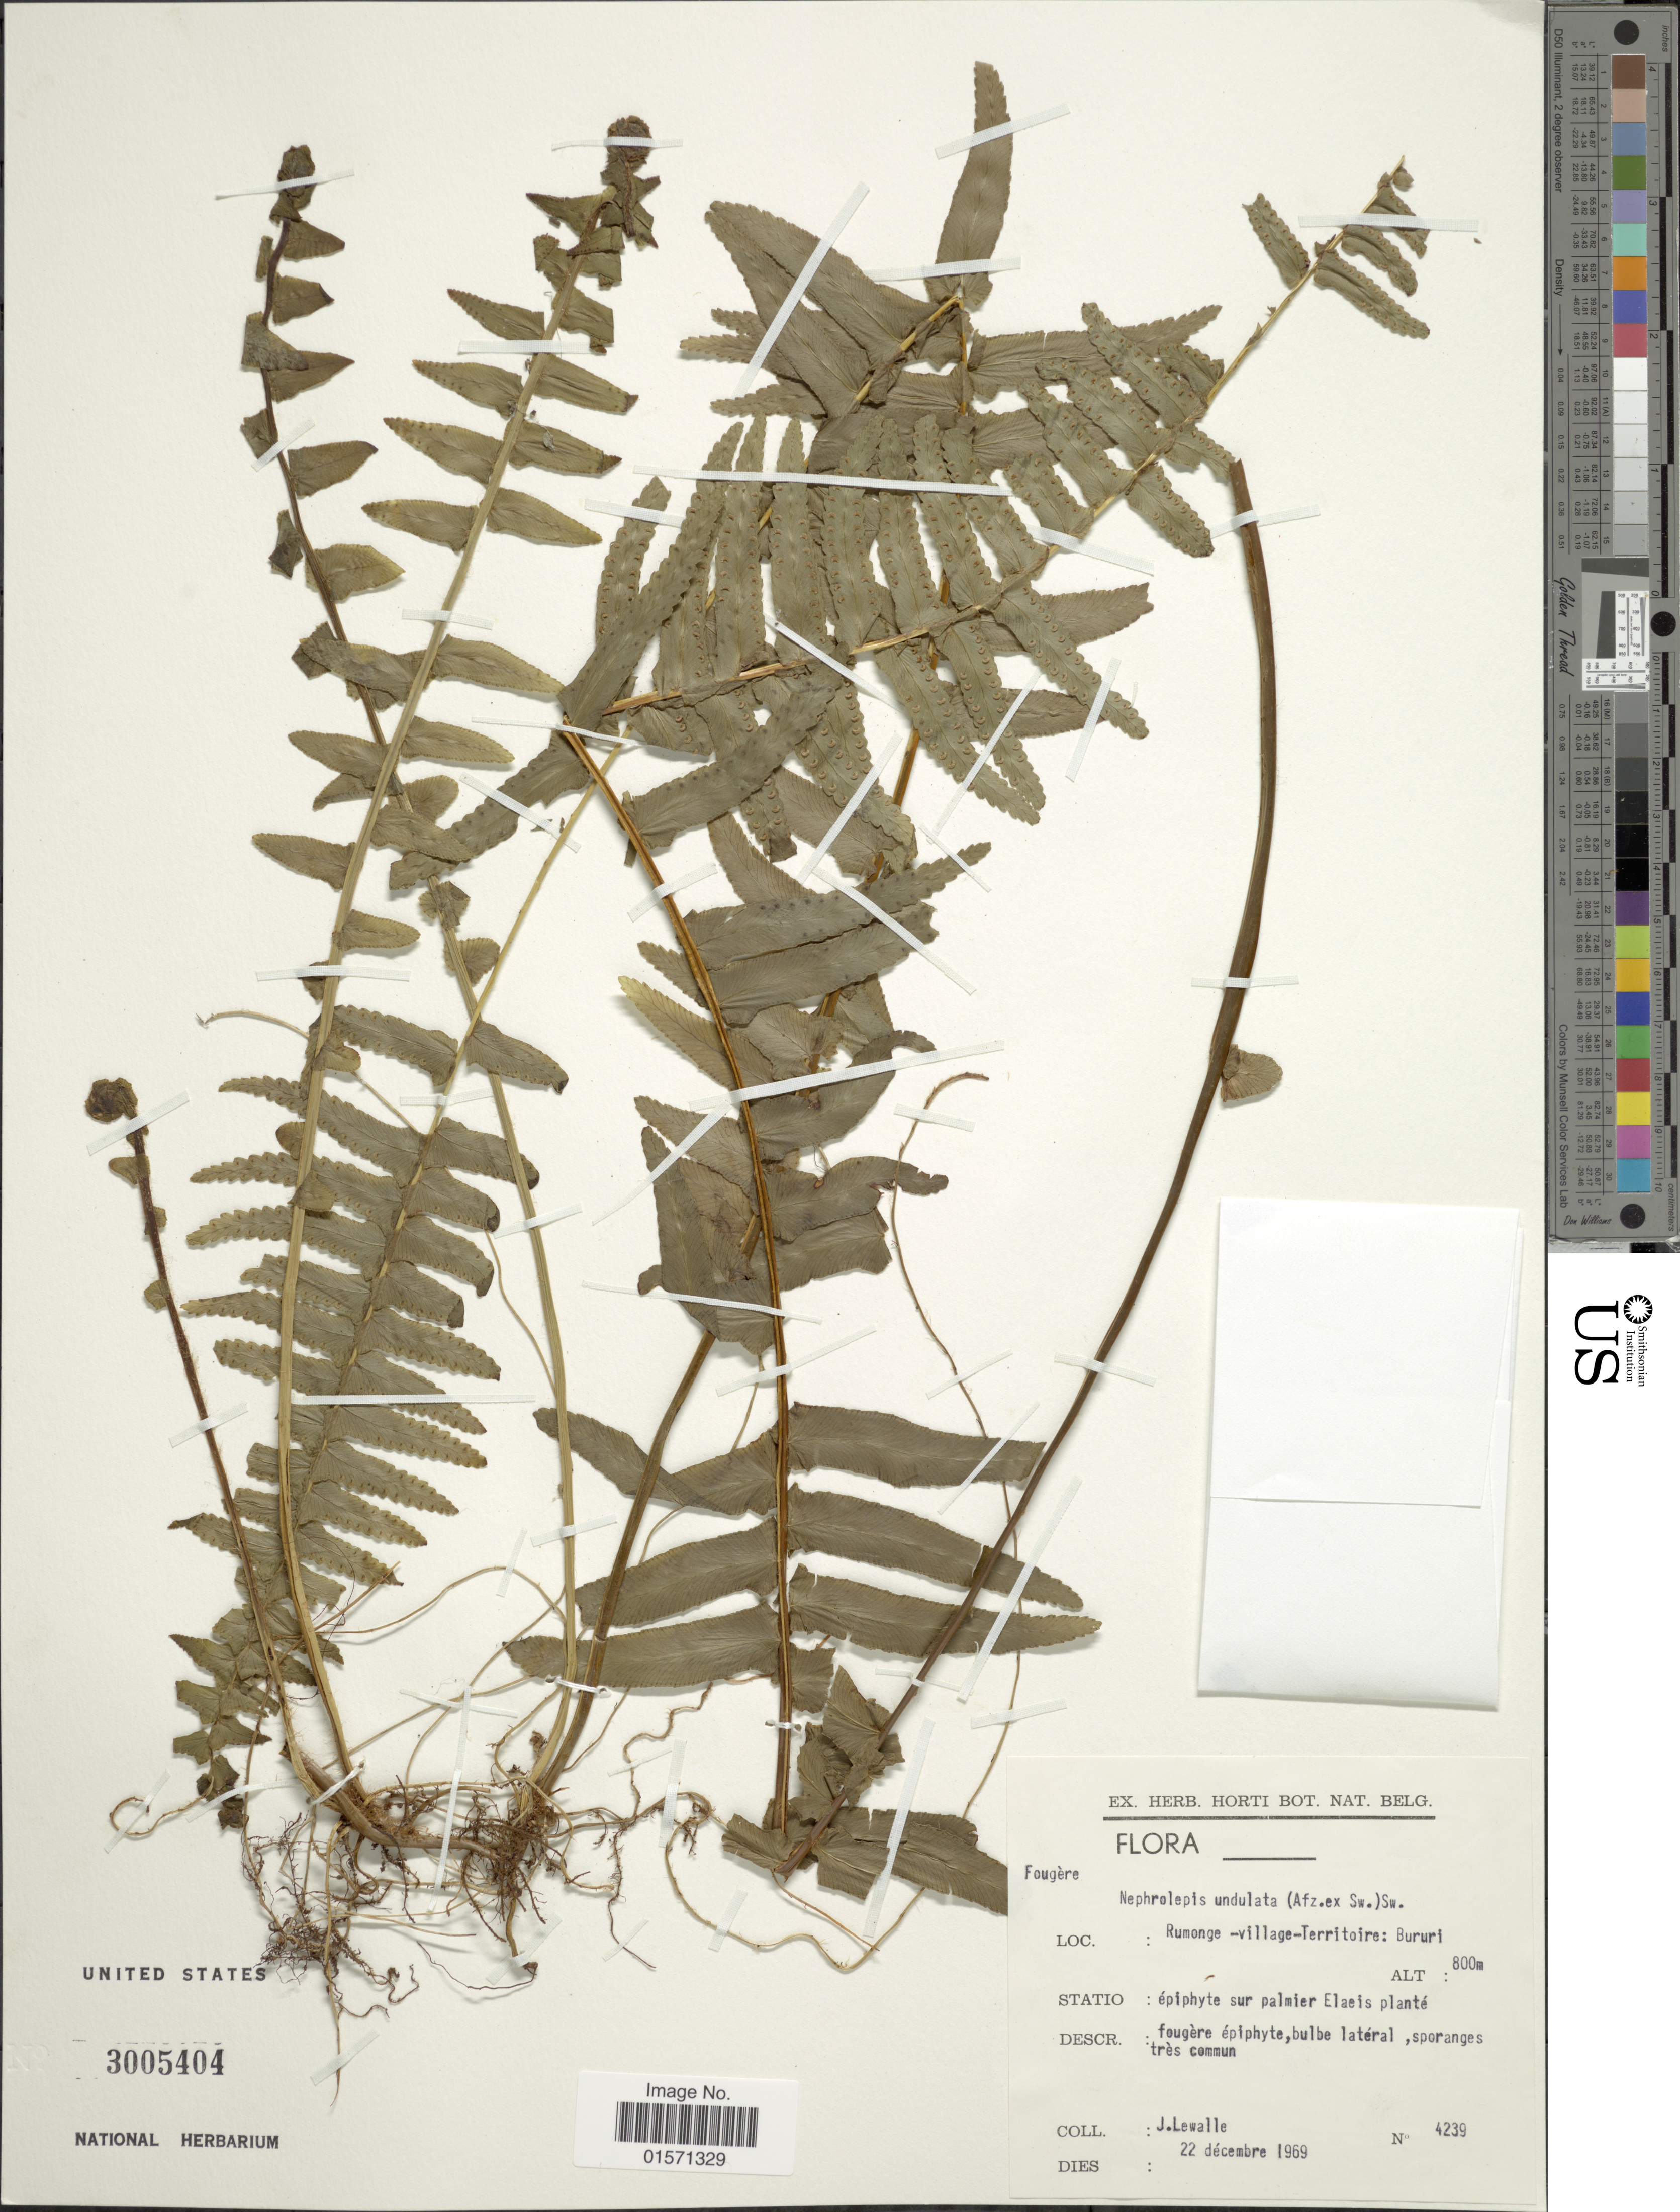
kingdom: Plantae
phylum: Tracheophyta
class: Polypodiopsida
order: Polypodiales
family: Nephrolepidaceae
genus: Nephrolepis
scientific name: Nephrolepis undulata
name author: J. Sm.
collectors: J. Lewalle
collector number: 4239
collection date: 1969-12-22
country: Burundi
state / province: Bururi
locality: Rumonge -village-Territoire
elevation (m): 800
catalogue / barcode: US 3005404